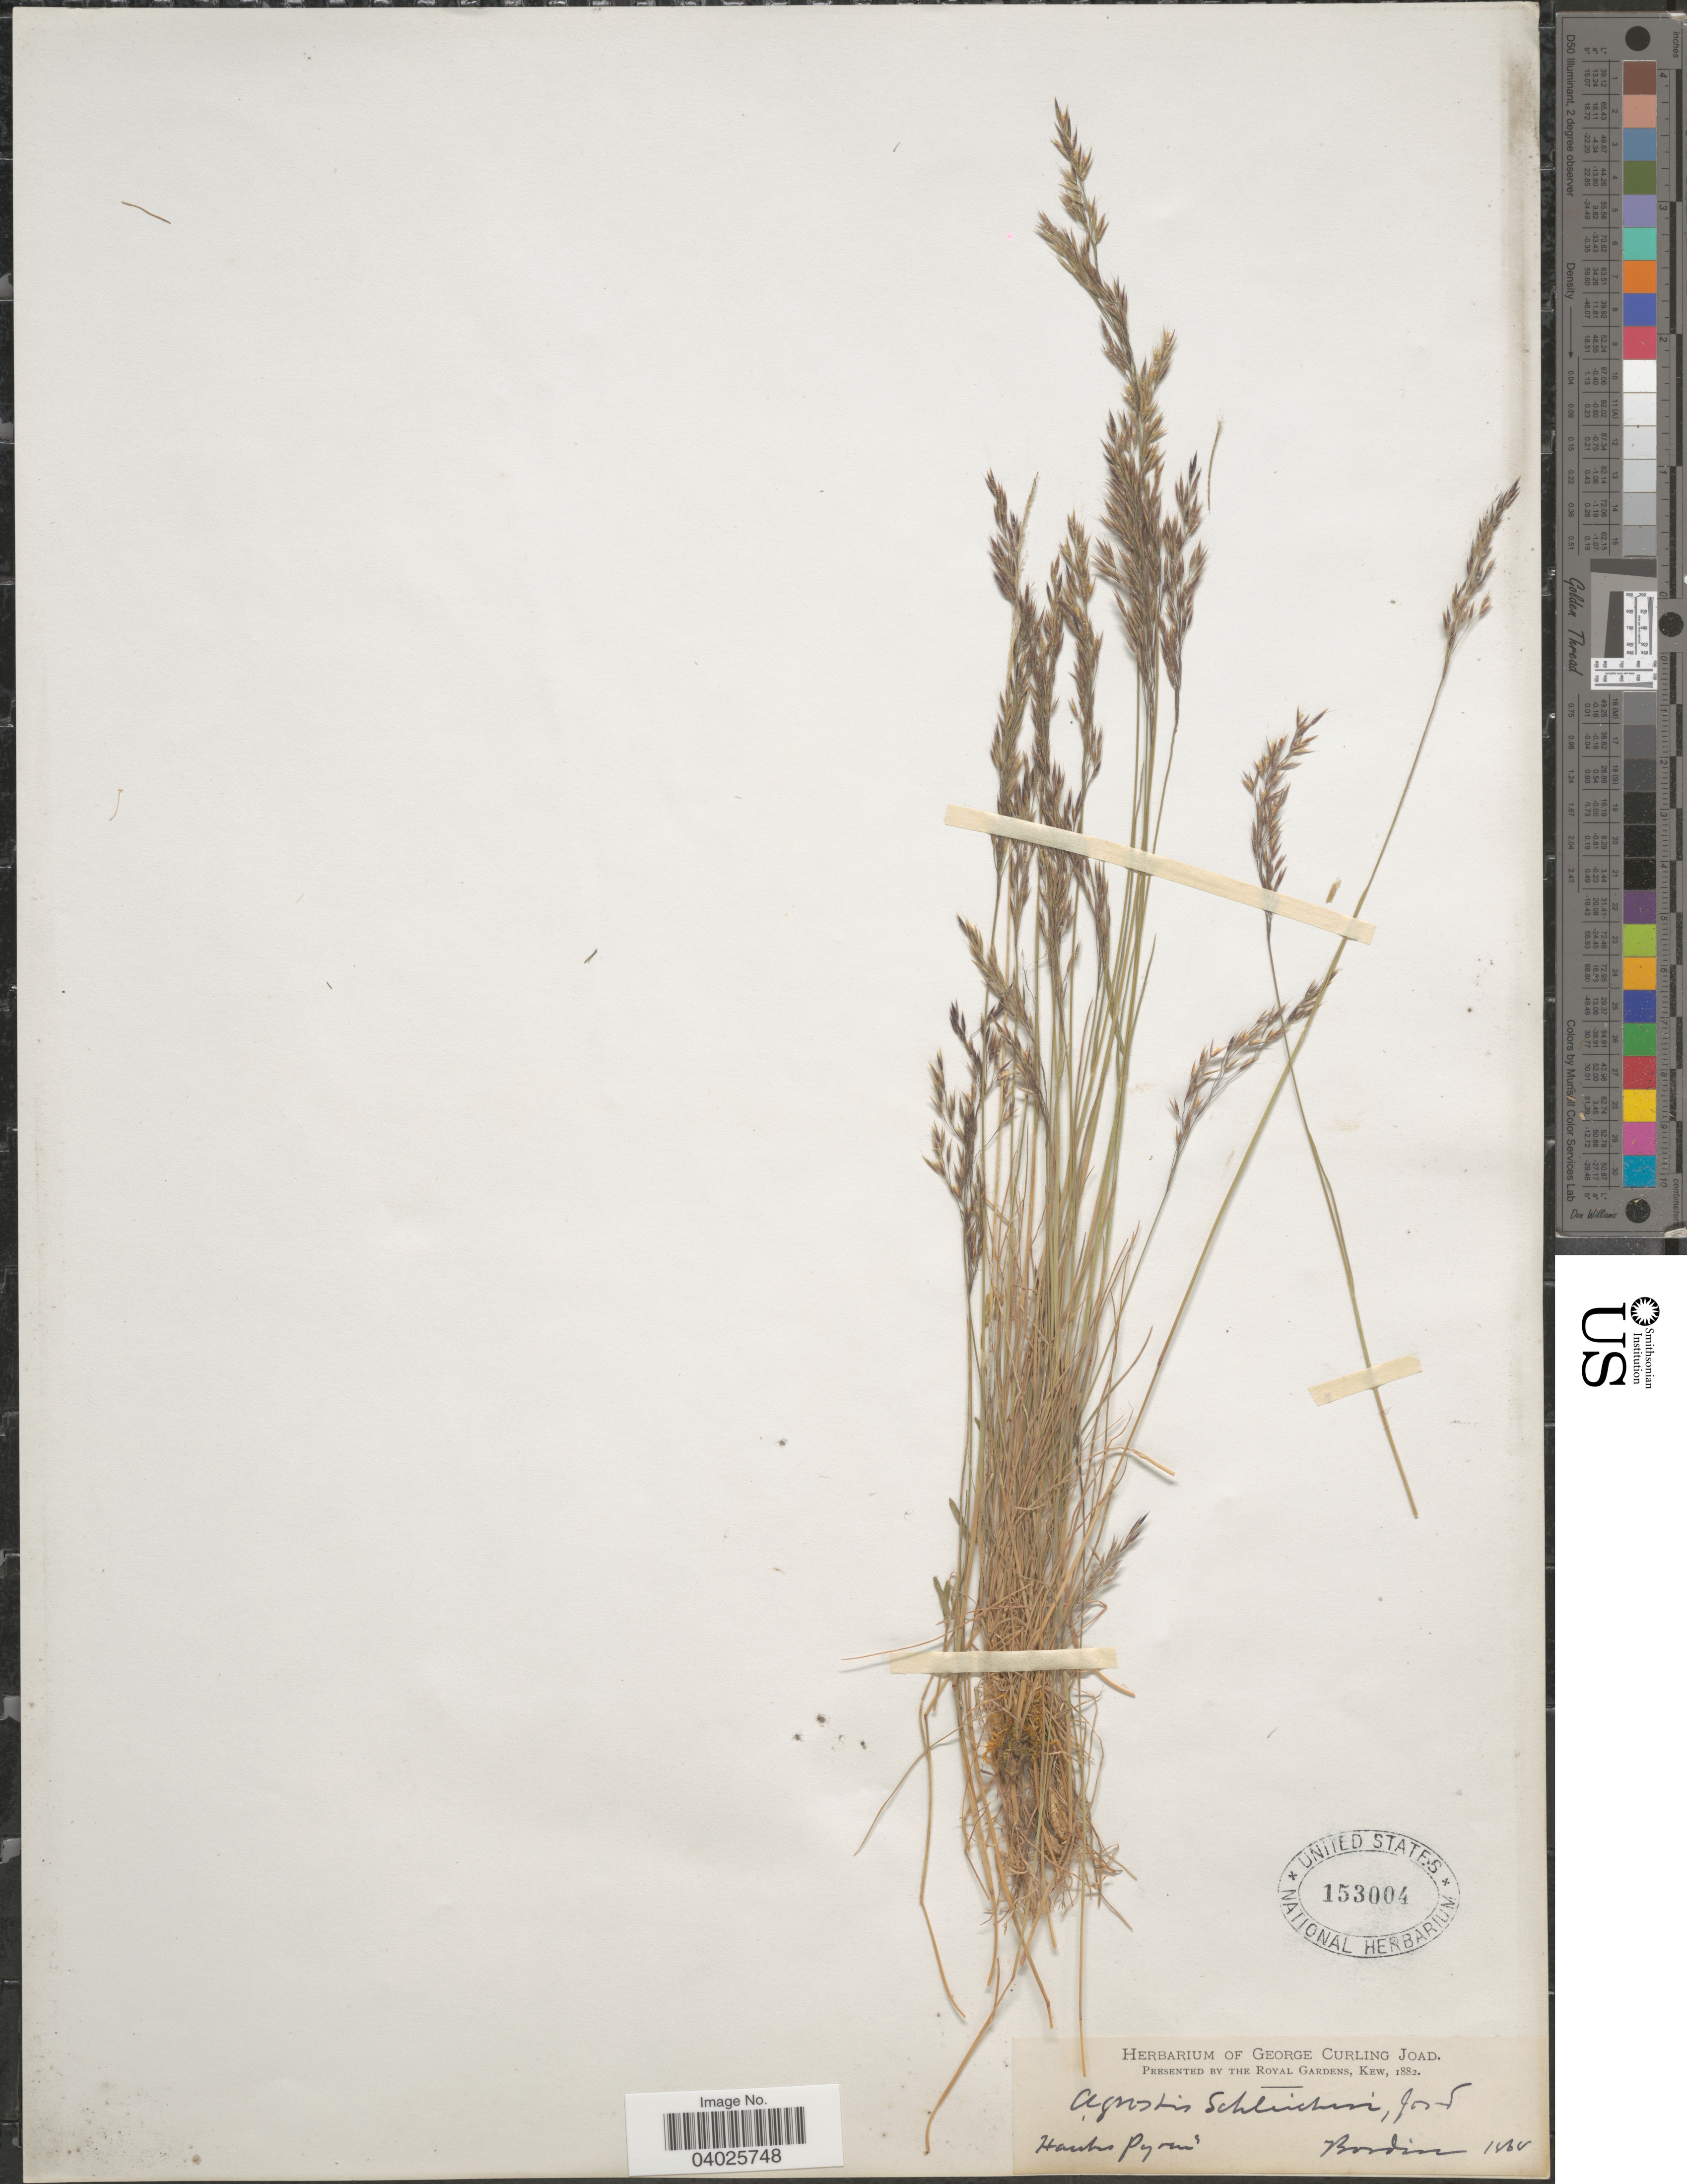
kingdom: Plantae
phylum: Tracheophyta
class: Liliopsida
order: Poales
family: Poaceae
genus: Alpagrostis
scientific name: Alpagrostis schleicheri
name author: (Jord. & Verl.) P.M. Peterson et al.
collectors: -. Bordere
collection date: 1869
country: France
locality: Hautes Pyren.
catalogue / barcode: US 153004